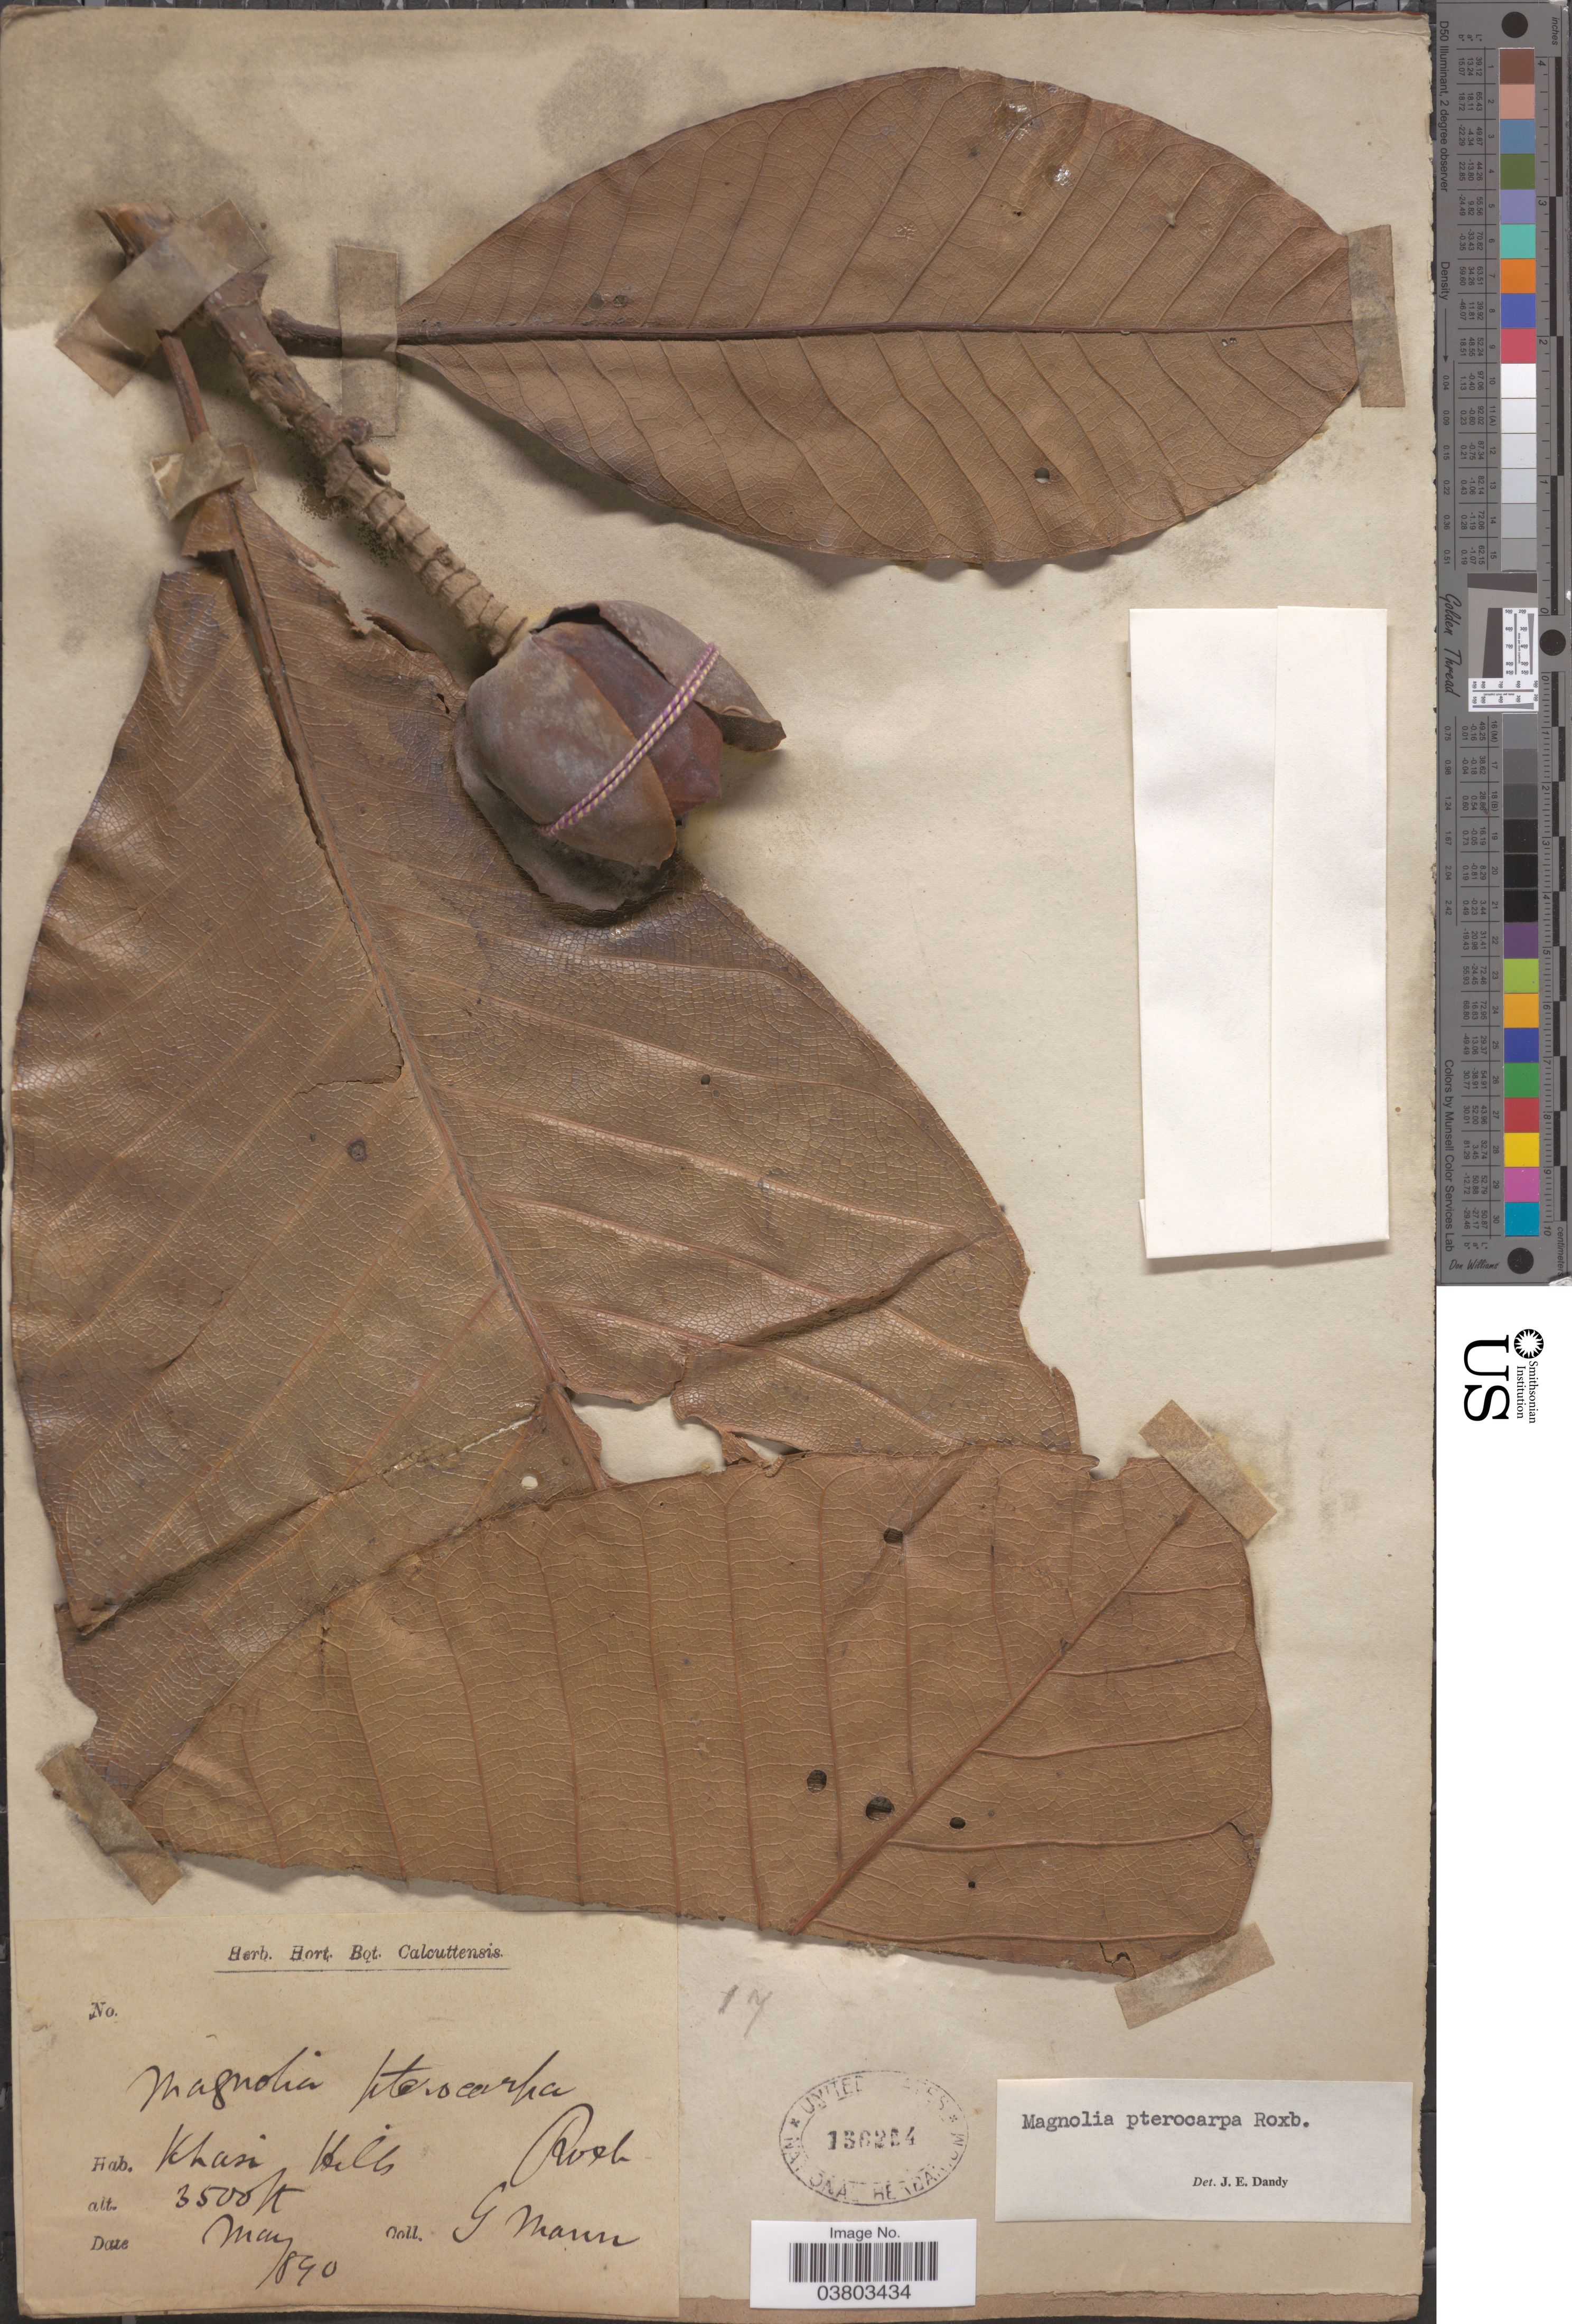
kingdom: Plantae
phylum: Tracheophyta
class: Magnoliopsida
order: Magnoliales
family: Magnoliaceae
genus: Magnolia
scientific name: Magnolia pterocarpa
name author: Roxb.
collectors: G. Mann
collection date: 1890-05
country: India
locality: Khasi Hills.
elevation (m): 1067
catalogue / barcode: US 136254